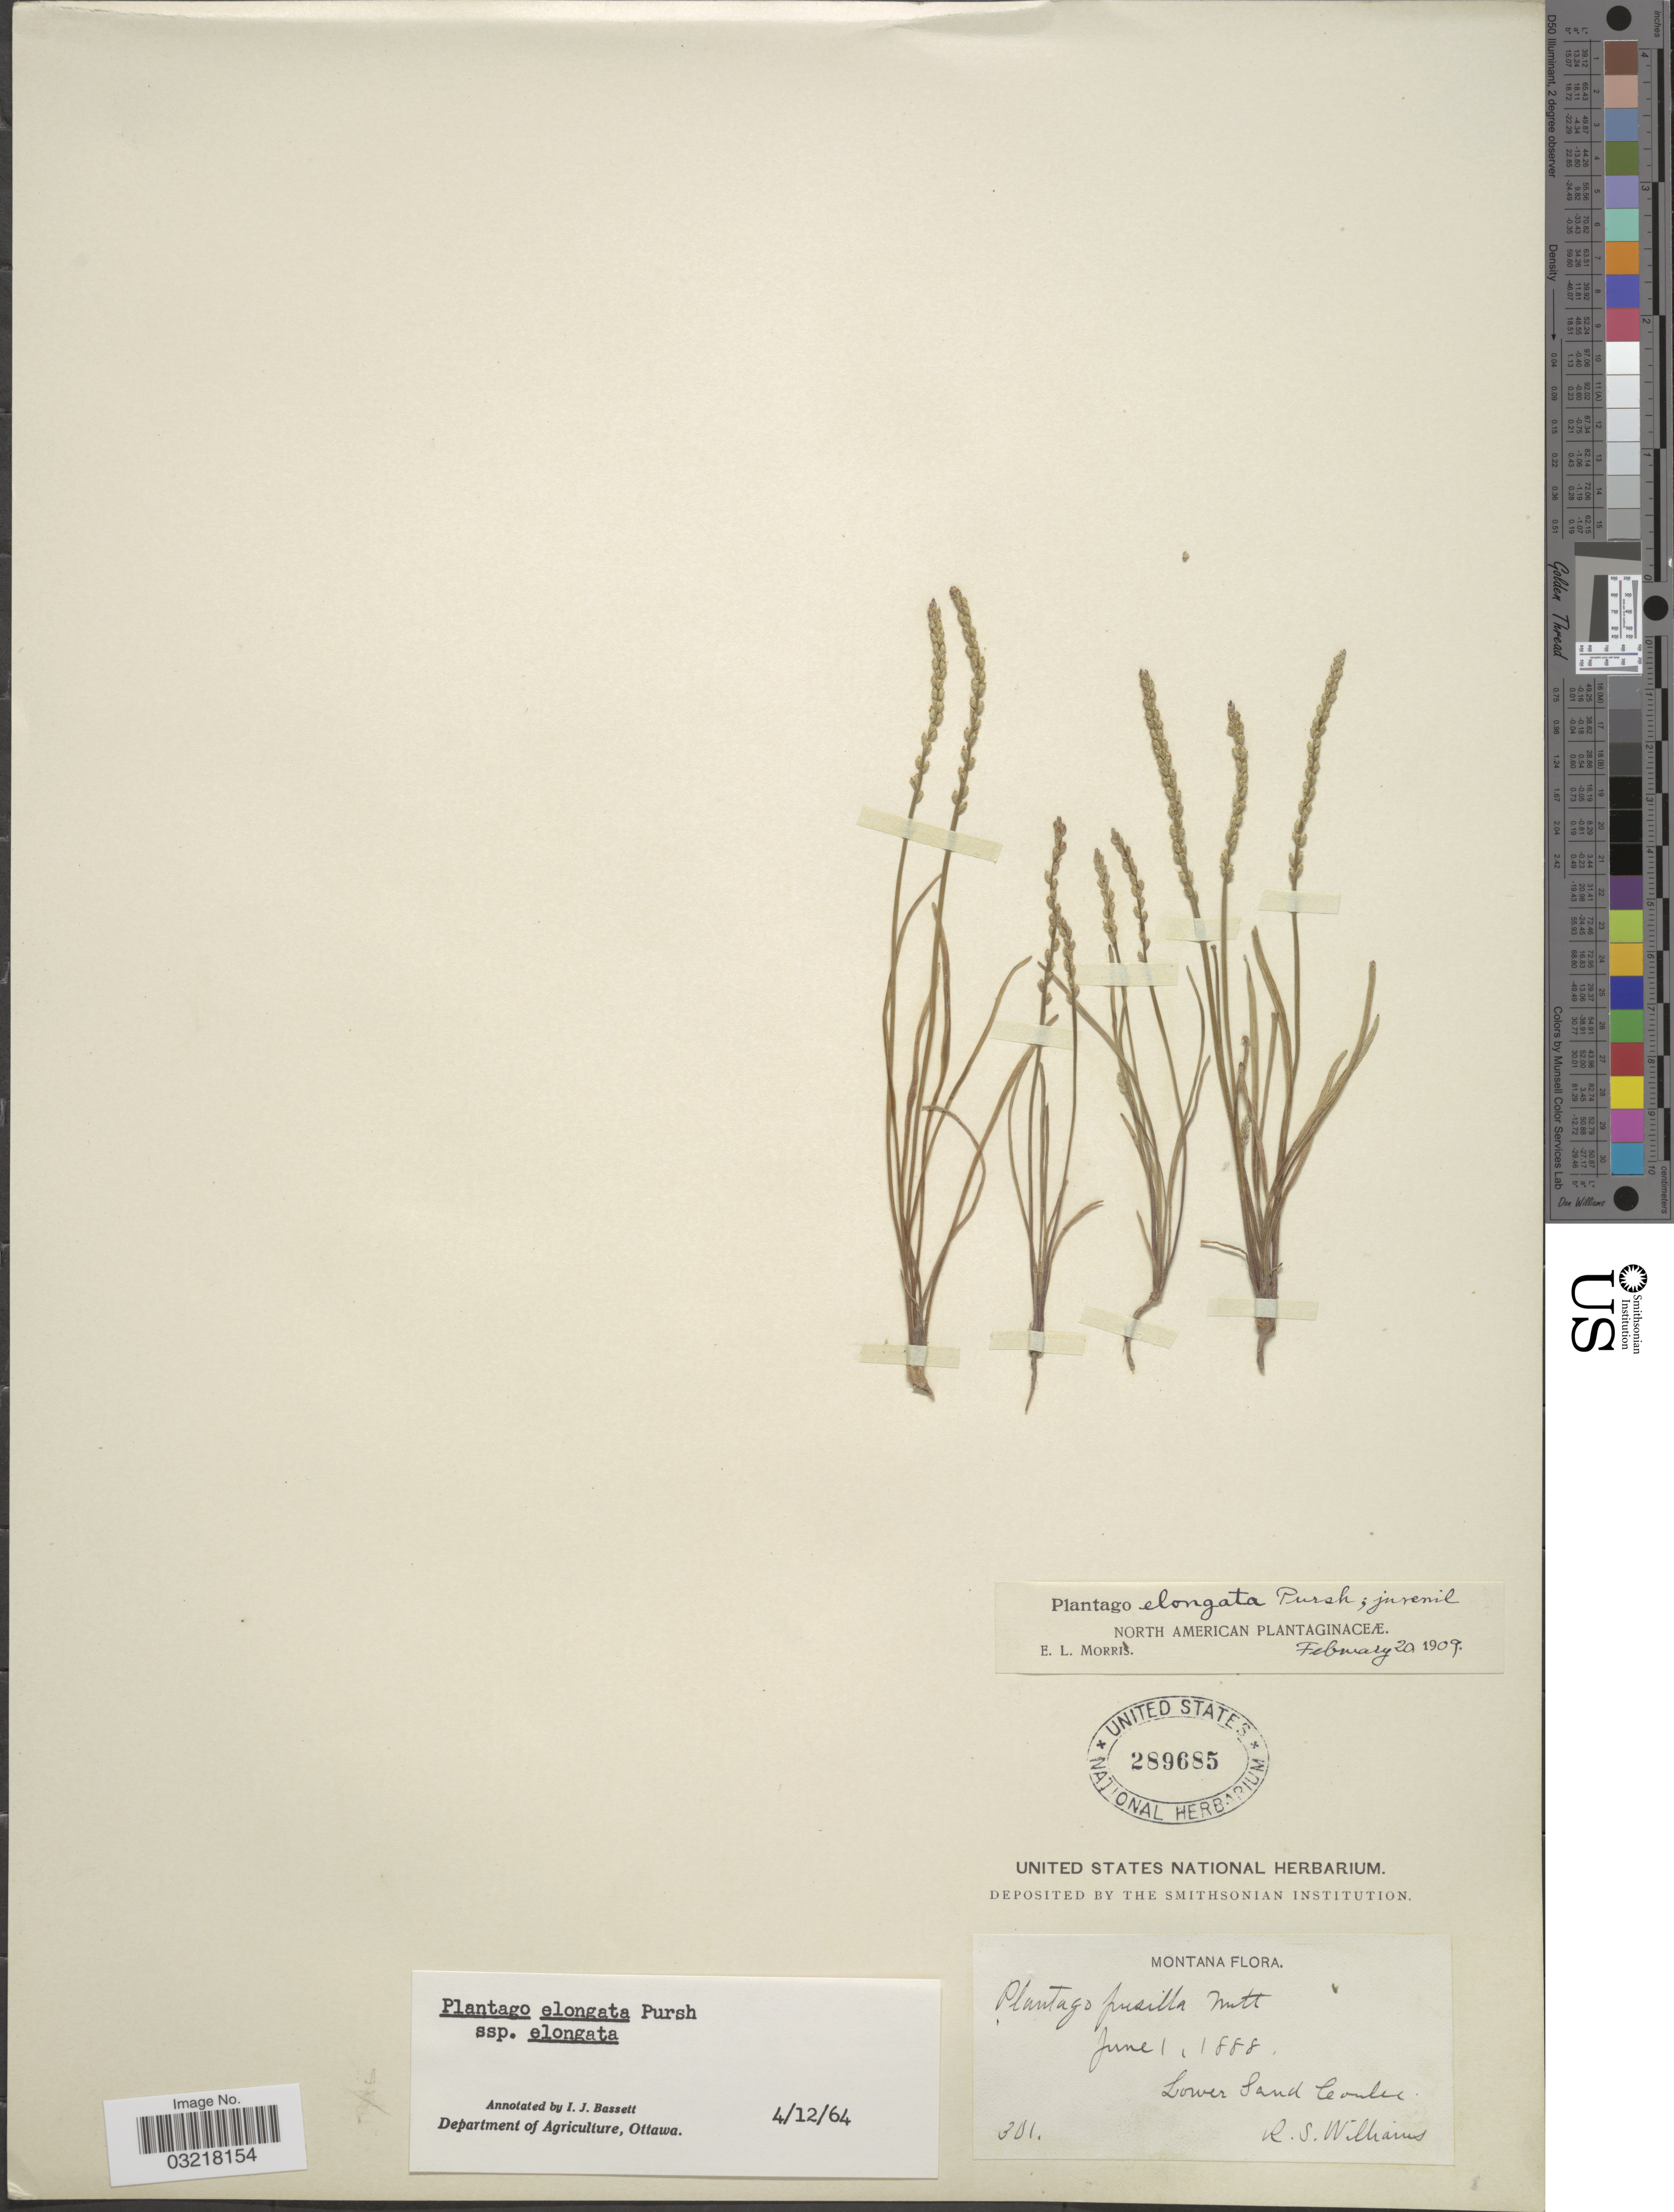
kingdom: Plantae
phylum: Tracheophyta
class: Magnoliopsida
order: Lamiales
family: Plantaginaceae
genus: Plantago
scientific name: Plantago elongata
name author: Pursh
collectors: R. S. Williams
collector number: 301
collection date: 1888-06-01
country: United States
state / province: Montana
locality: Lower Sand Coulee.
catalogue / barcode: US 289685